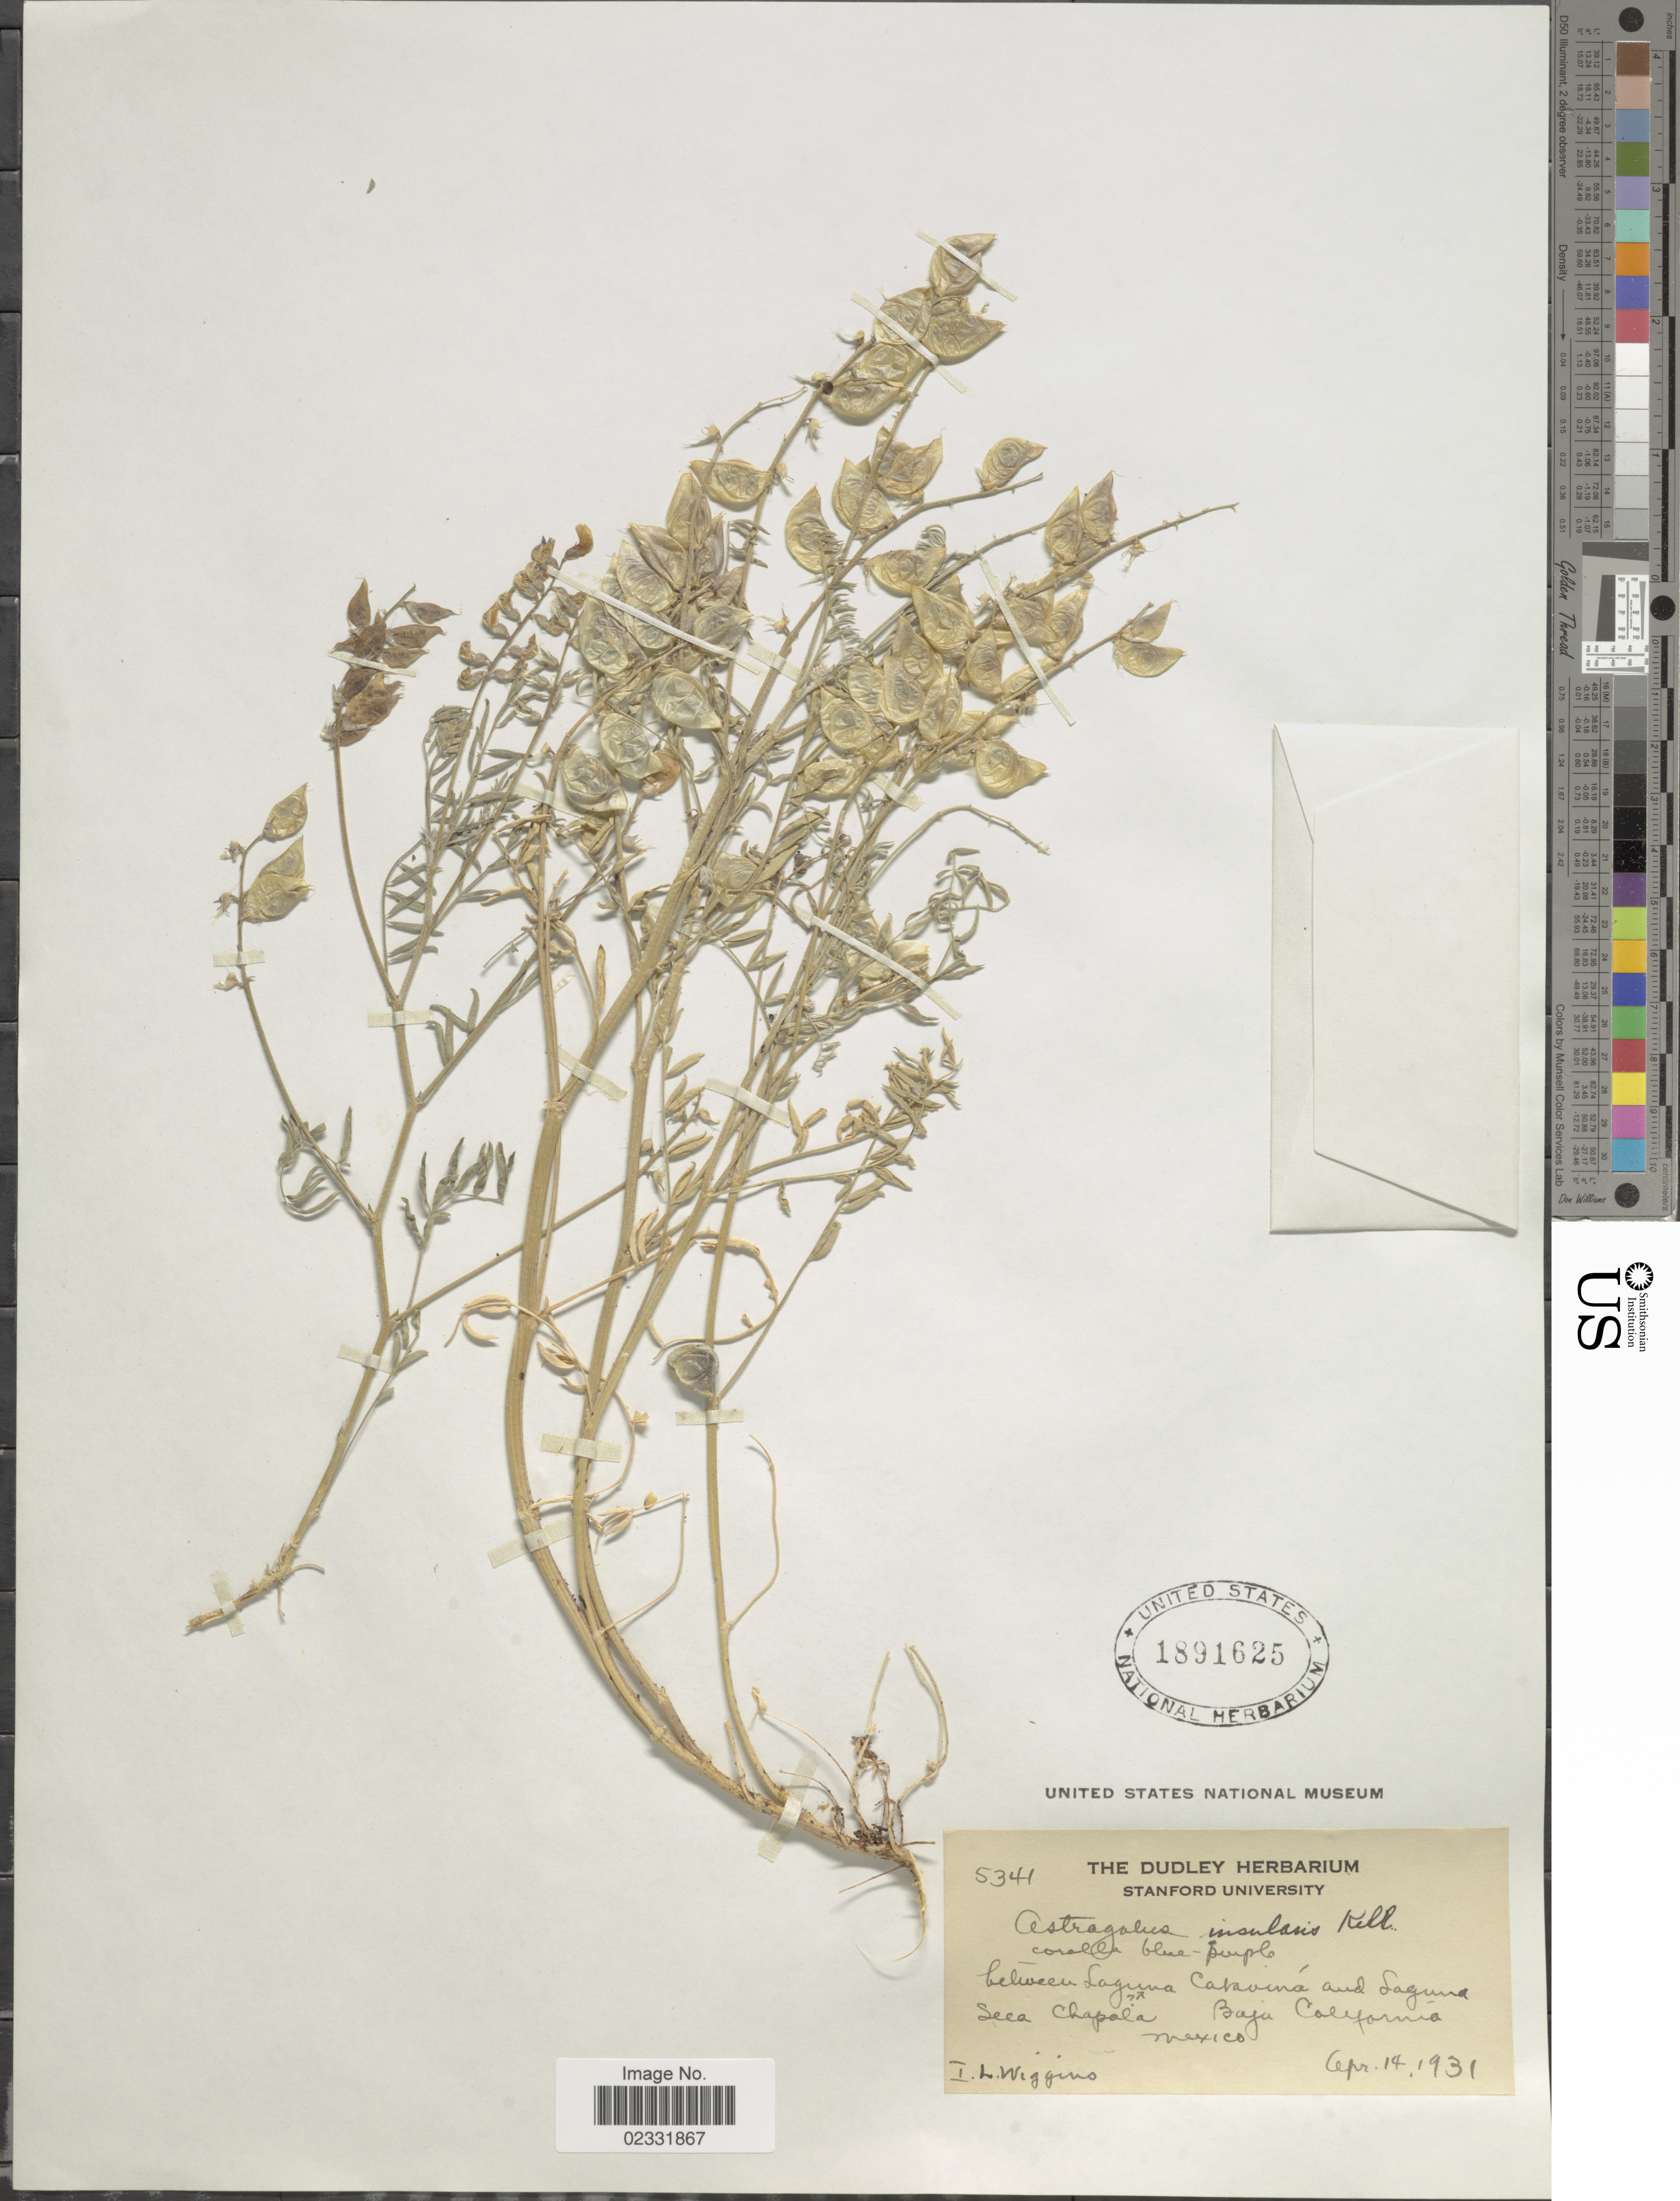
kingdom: Plantae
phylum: Tracheophyta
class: Magnoliopsida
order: Fabales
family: Fabaceae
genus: Astragalus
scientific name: Astragalus insularis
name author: Kellogg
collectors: I. L. Wiggins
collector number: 5341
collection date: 1931-04-14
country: Mexico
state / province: Baja California Norte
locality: Between Laguna Catavina and Laguna Seca Chapala.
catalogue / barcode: US 1891625